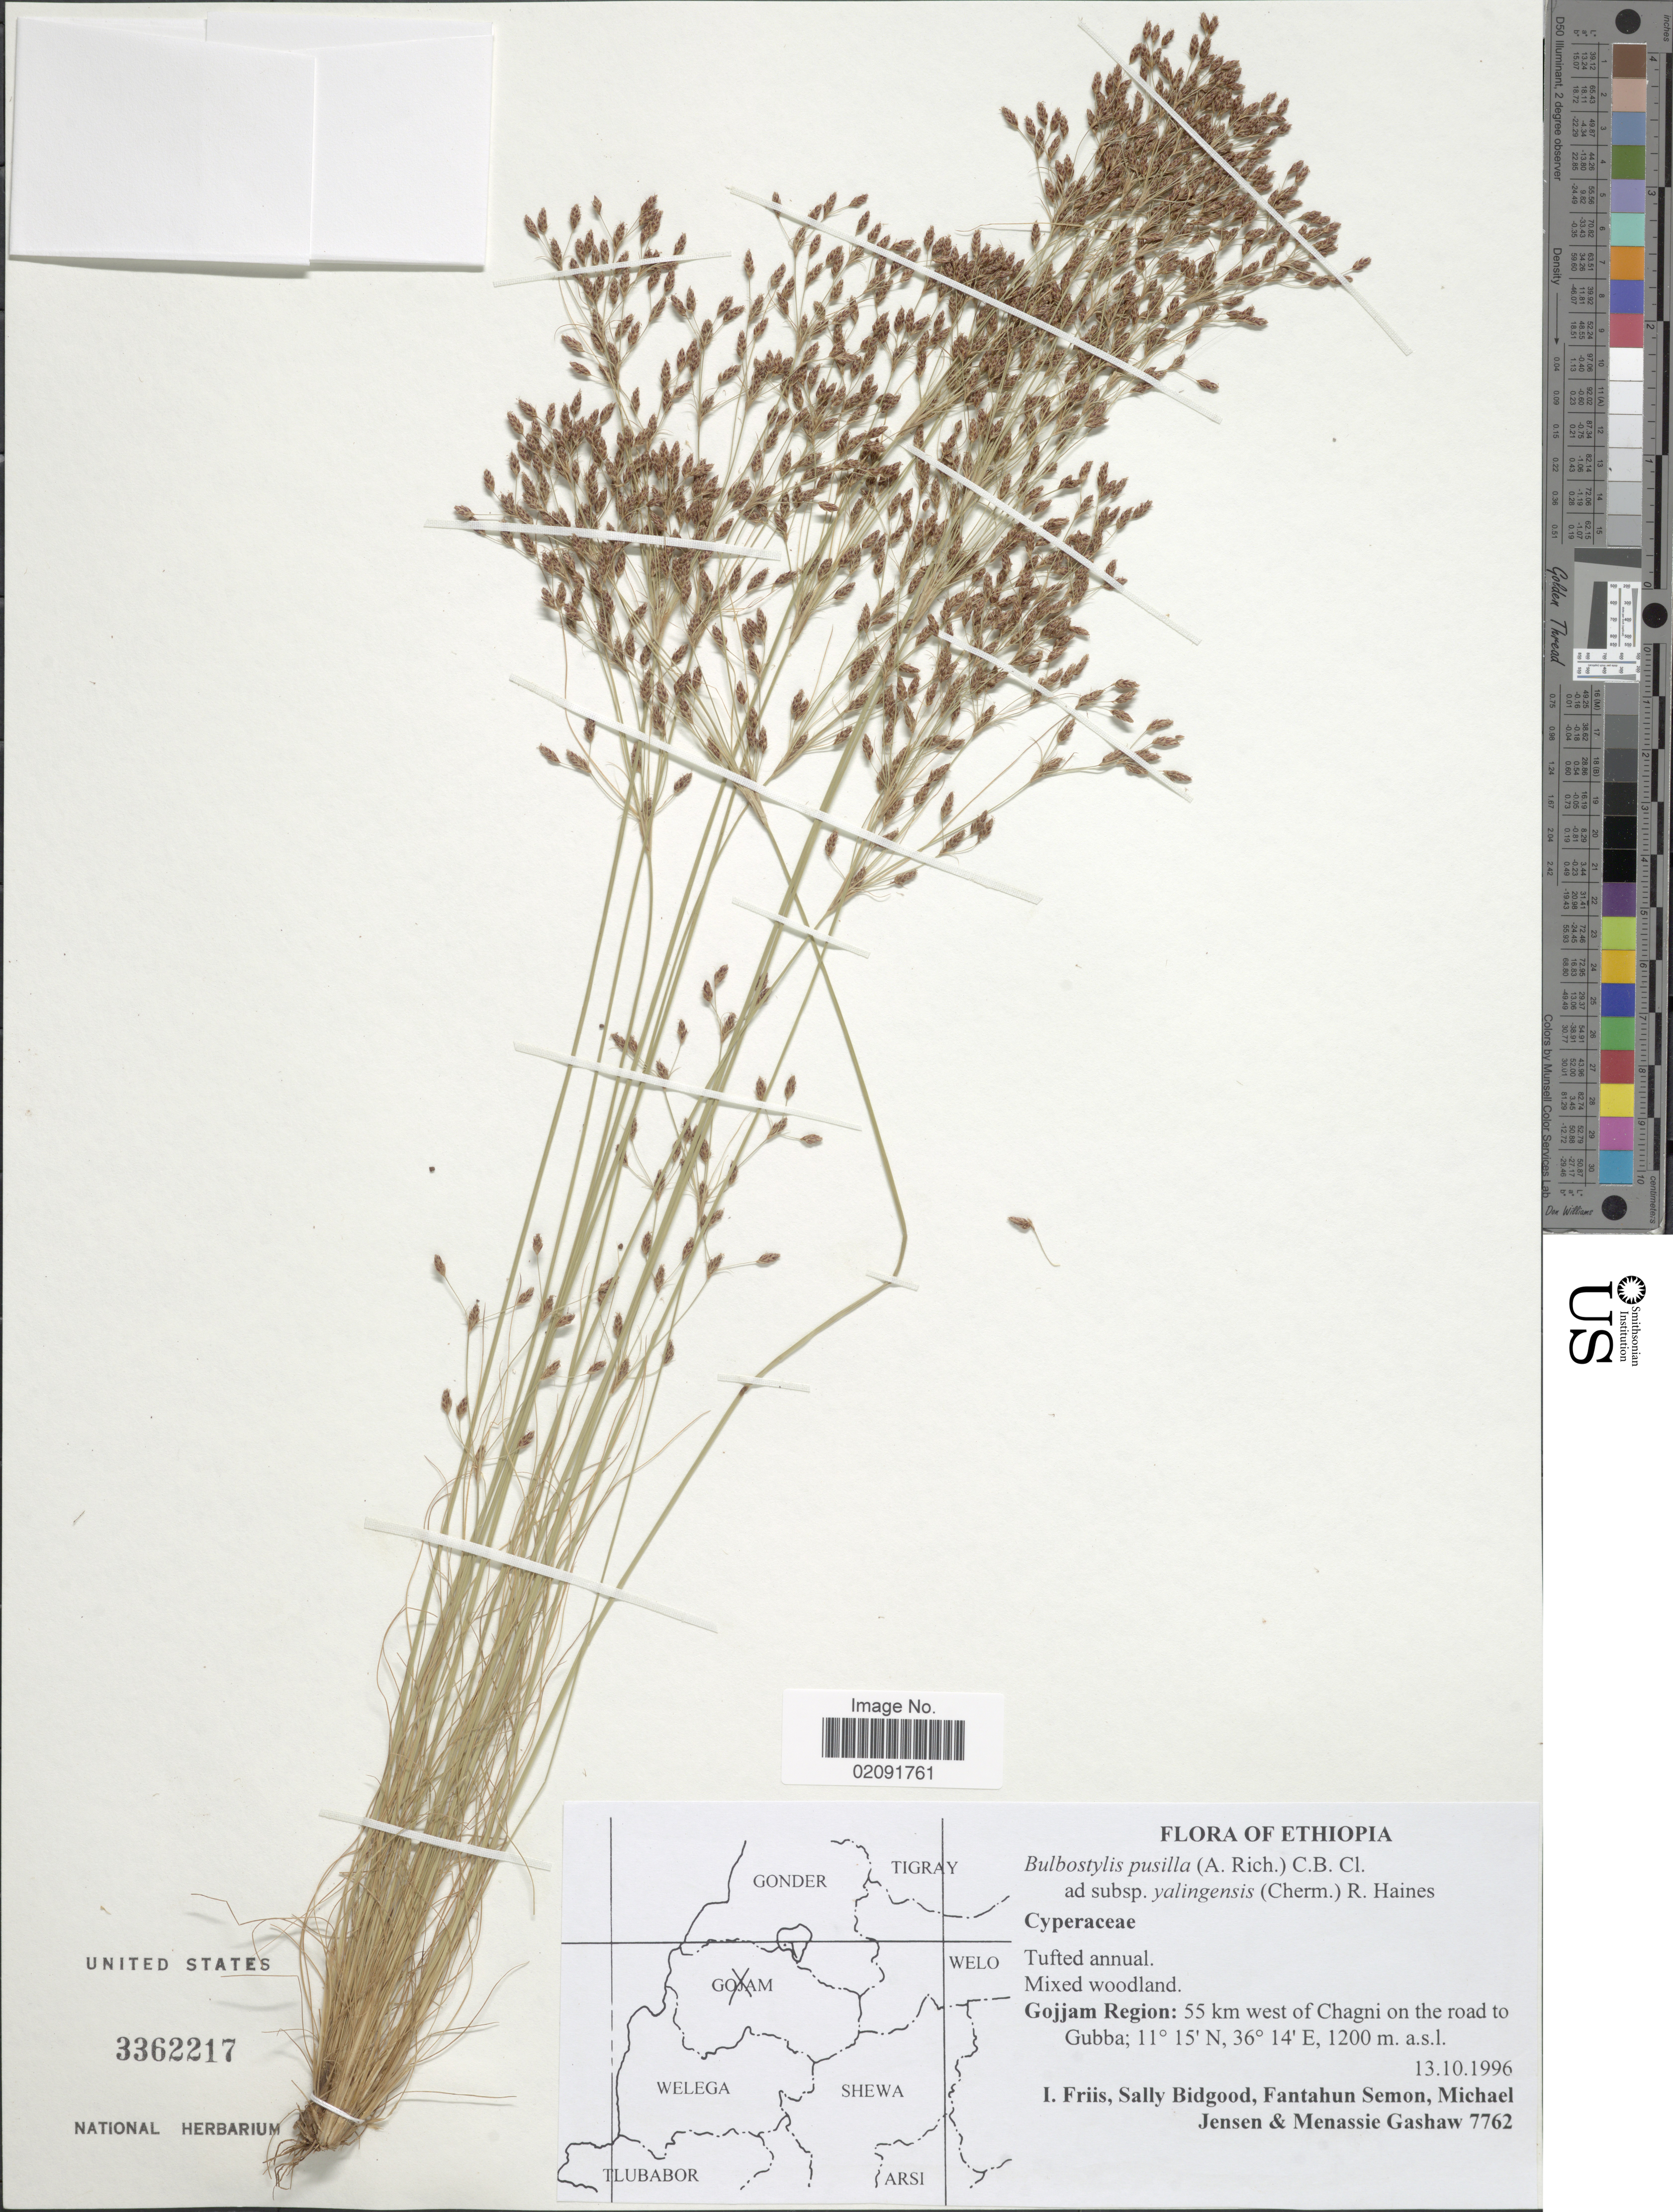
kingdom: Plantae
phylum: Tracheophyta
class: Liliopsida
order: Poales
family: Cyperaceae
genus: Bulbostylis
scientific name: Bulbostylis pusilla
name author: (Hochst. ex A. Rich.) C.B. Clarke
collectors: I. Friis, S. Bidgood, F. Semon, M. Jensen & M. Gashaw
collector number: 7762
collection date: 1996-10-13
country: Ethiopia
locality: Gojjam Region: 55 km west of Chagni on the road to Gubba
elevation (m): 1200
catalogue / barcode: US 3362217